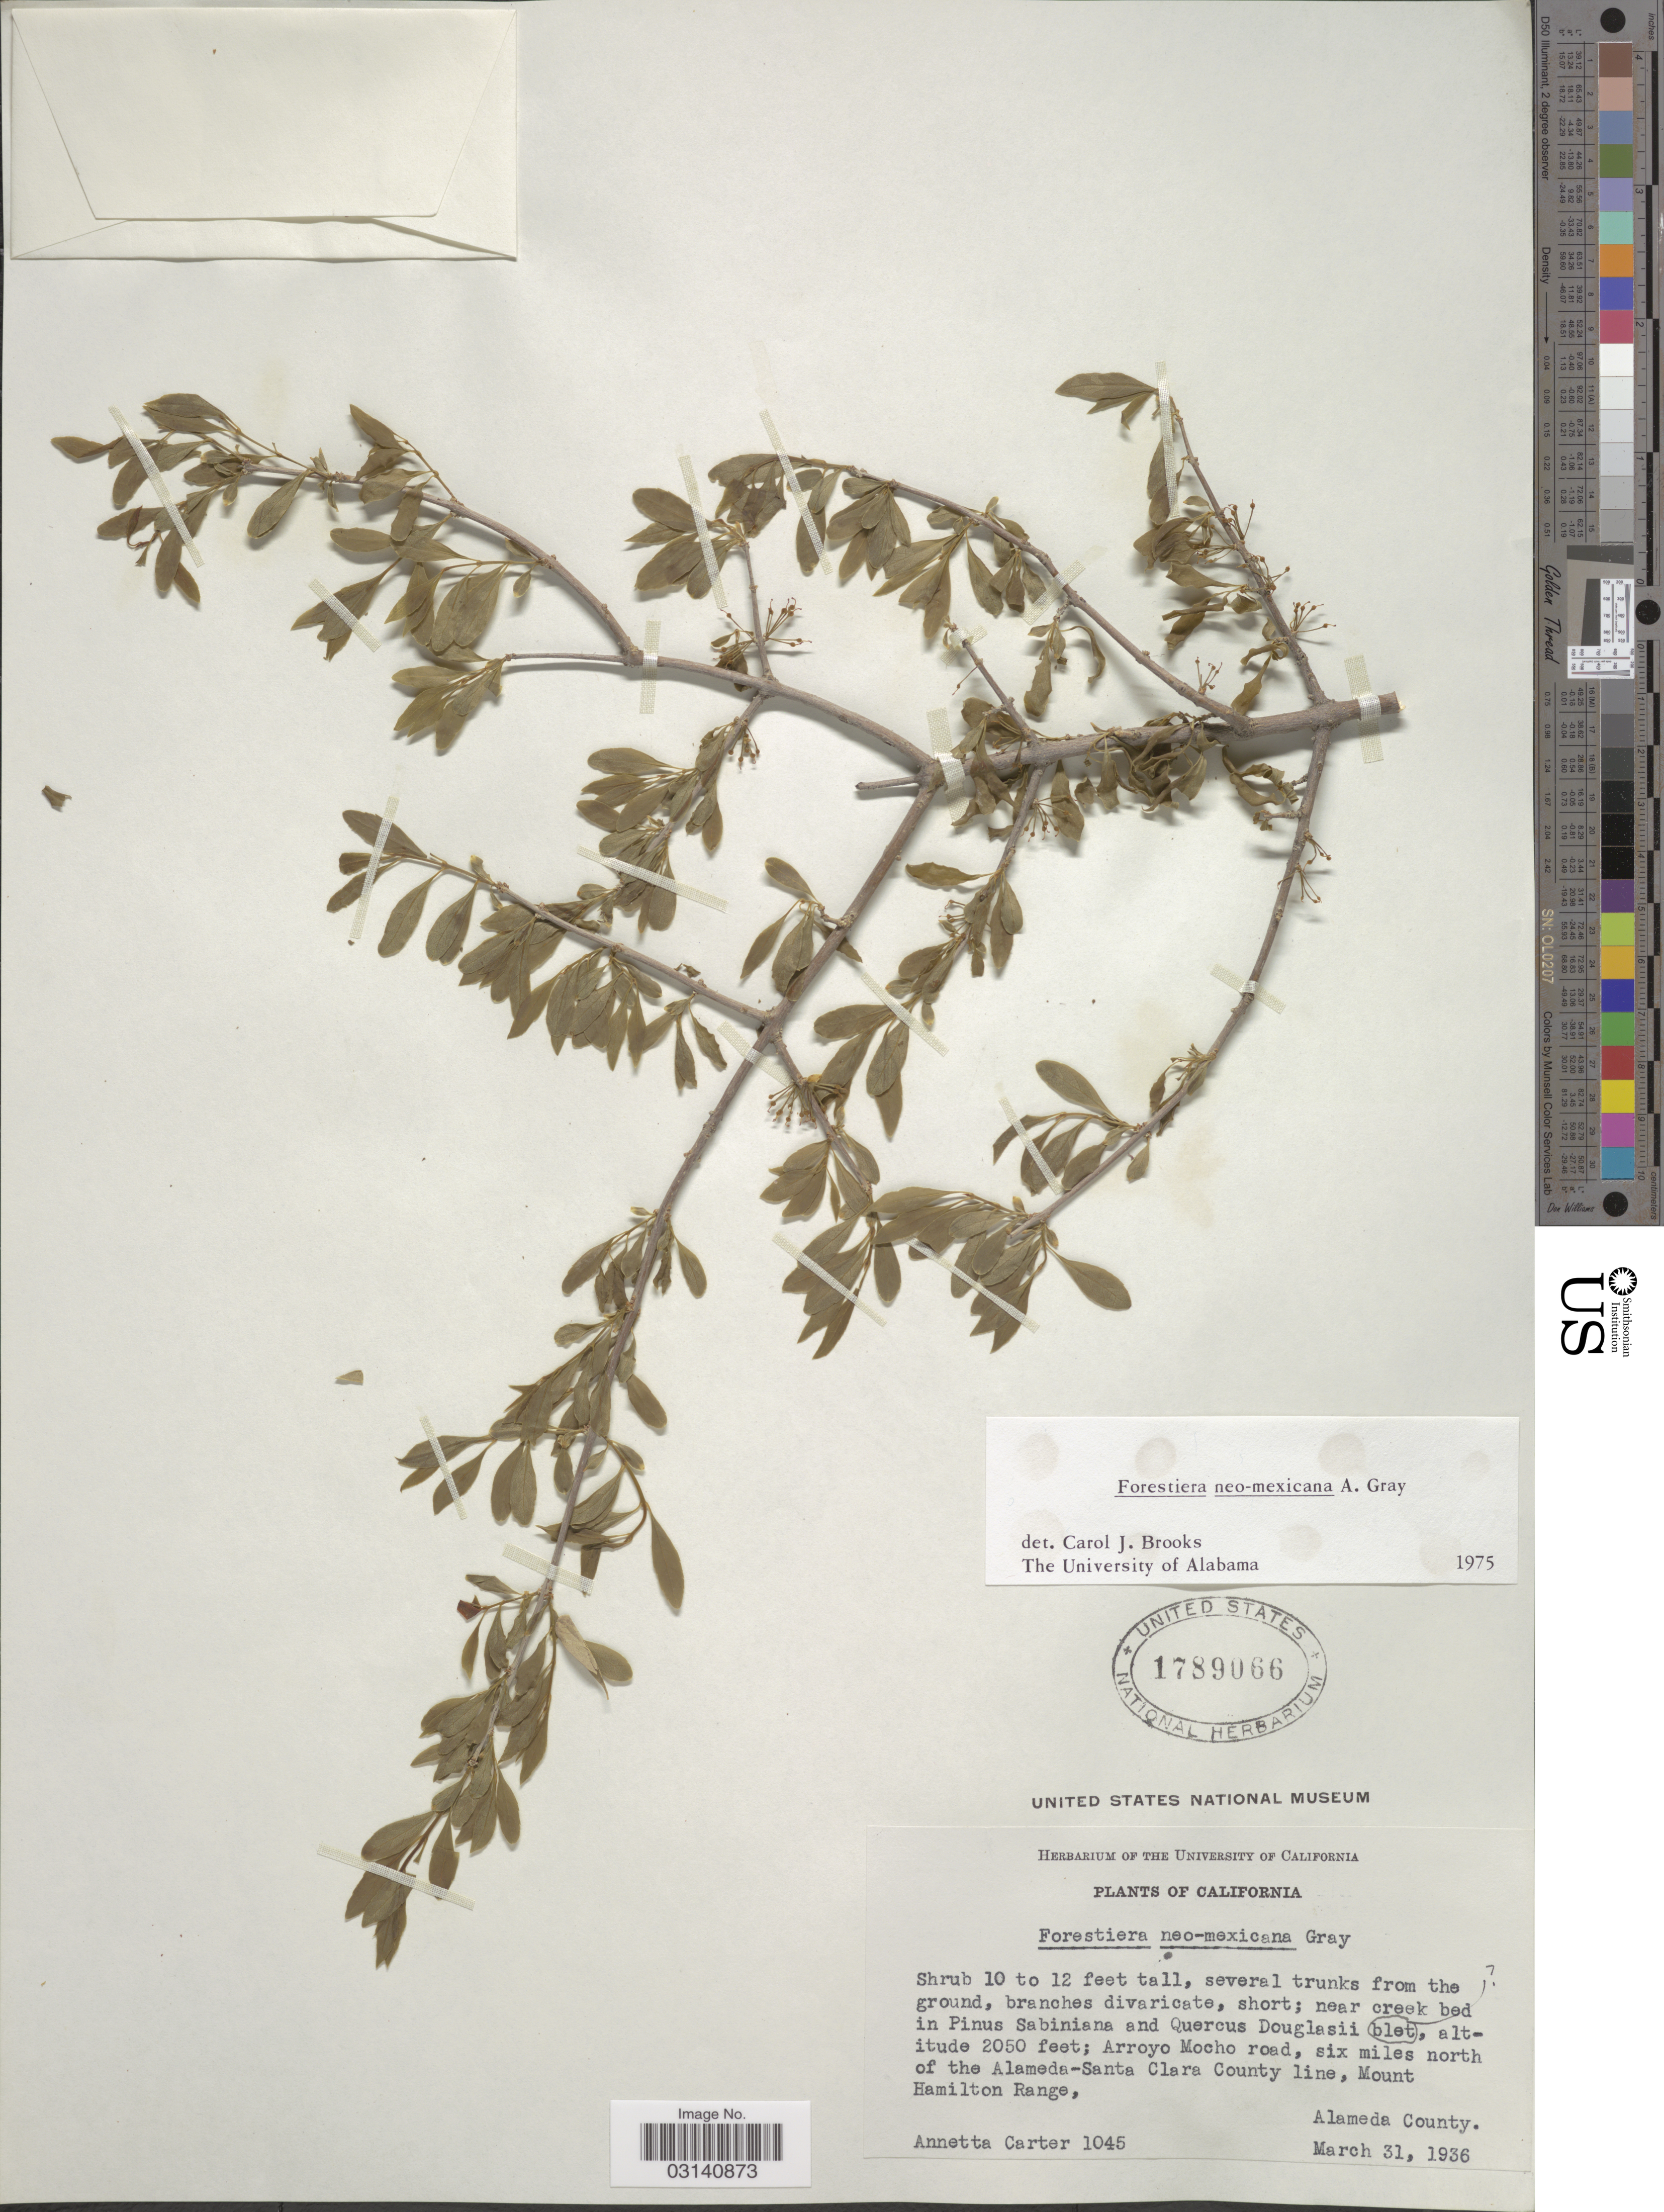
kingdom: Plantae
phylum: Tracheophyta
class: Magnoliopsida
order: Lamiales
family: Oleaceae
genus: Forestiera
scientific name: Forestiera neomexicana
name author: A. Gray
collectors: A. Carter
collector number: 1045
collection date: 1936-03-31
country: United States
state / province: California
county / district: Alameda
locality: Arroyo Mocho road, six miles north of the Alameda-Santa Clara County line, Mount Hamilton Range, Alameda County.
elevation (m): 625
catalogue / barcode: US 1789066